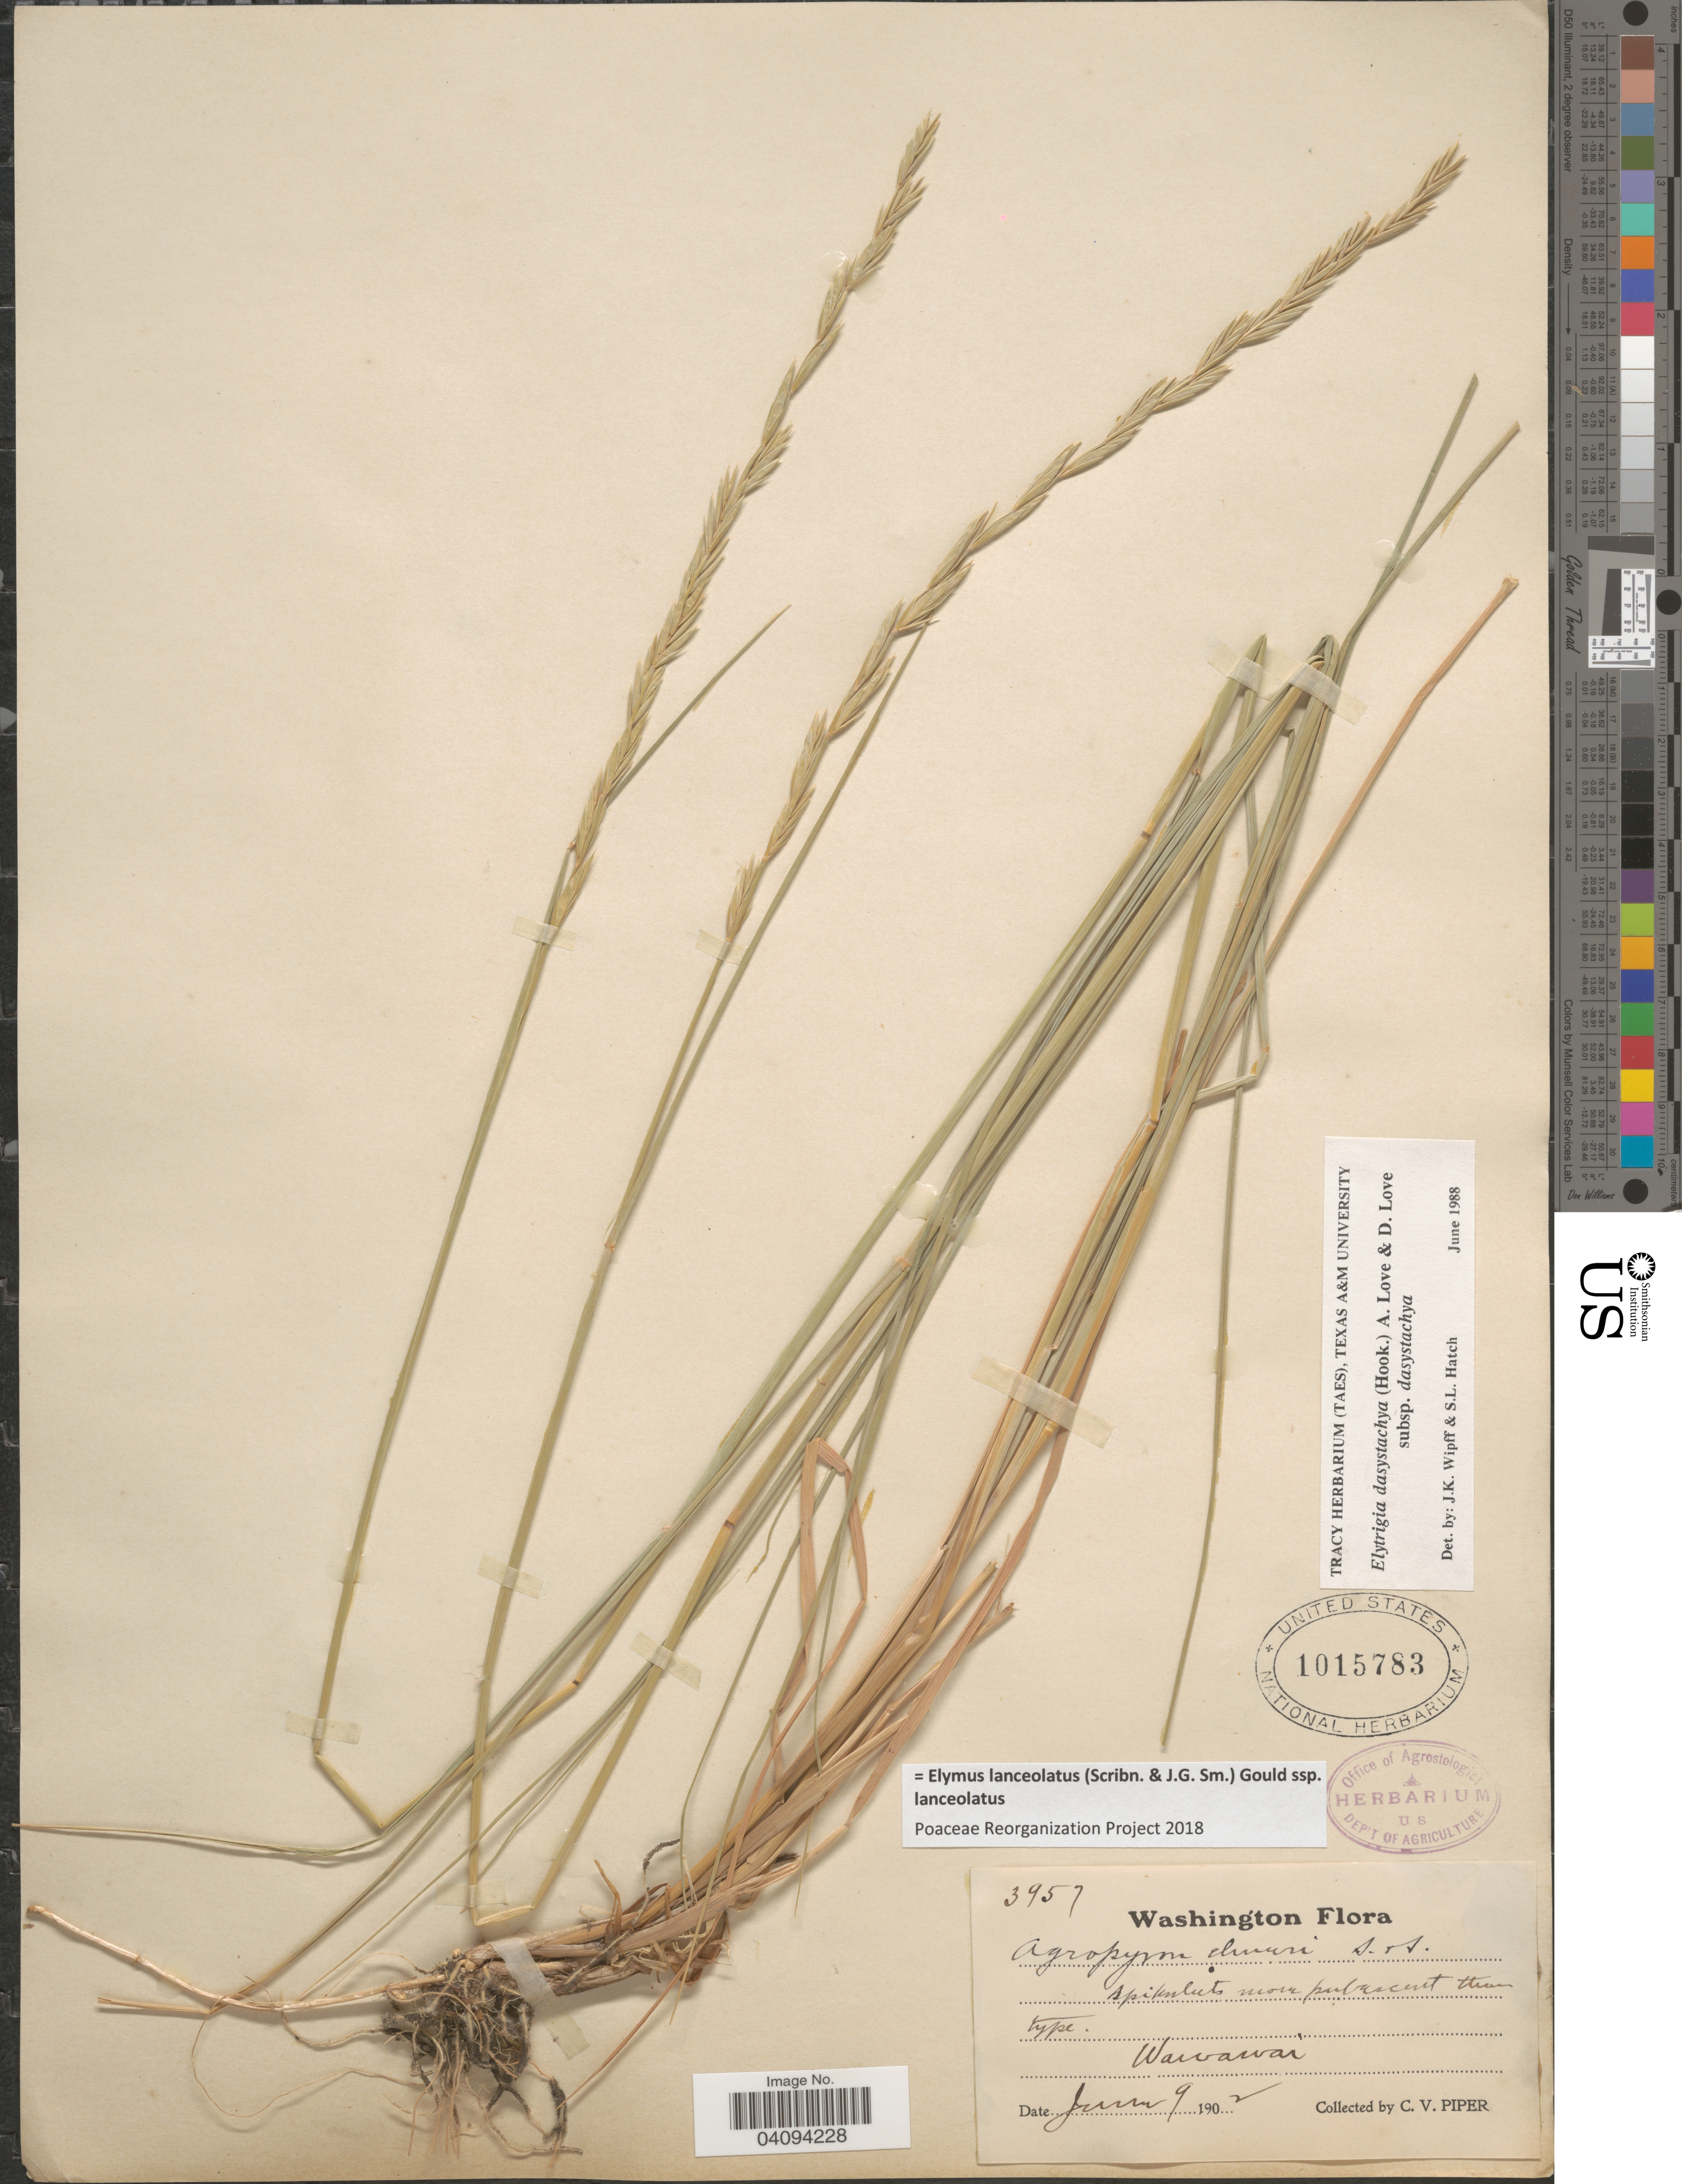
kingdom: Plantae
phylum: Tracheophyta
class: Liliopsida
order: Poales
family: Poaceae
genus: Elymus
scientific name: Elymus lanceolatus subsp. lanceolatus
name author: (Scribn. & J.G. Sm.) Gould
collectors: C. V. Piper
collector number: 3957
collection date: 1902-06-09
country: United States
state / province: Washington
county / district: Whitman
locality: Wawawai.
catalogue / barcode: US 1015783